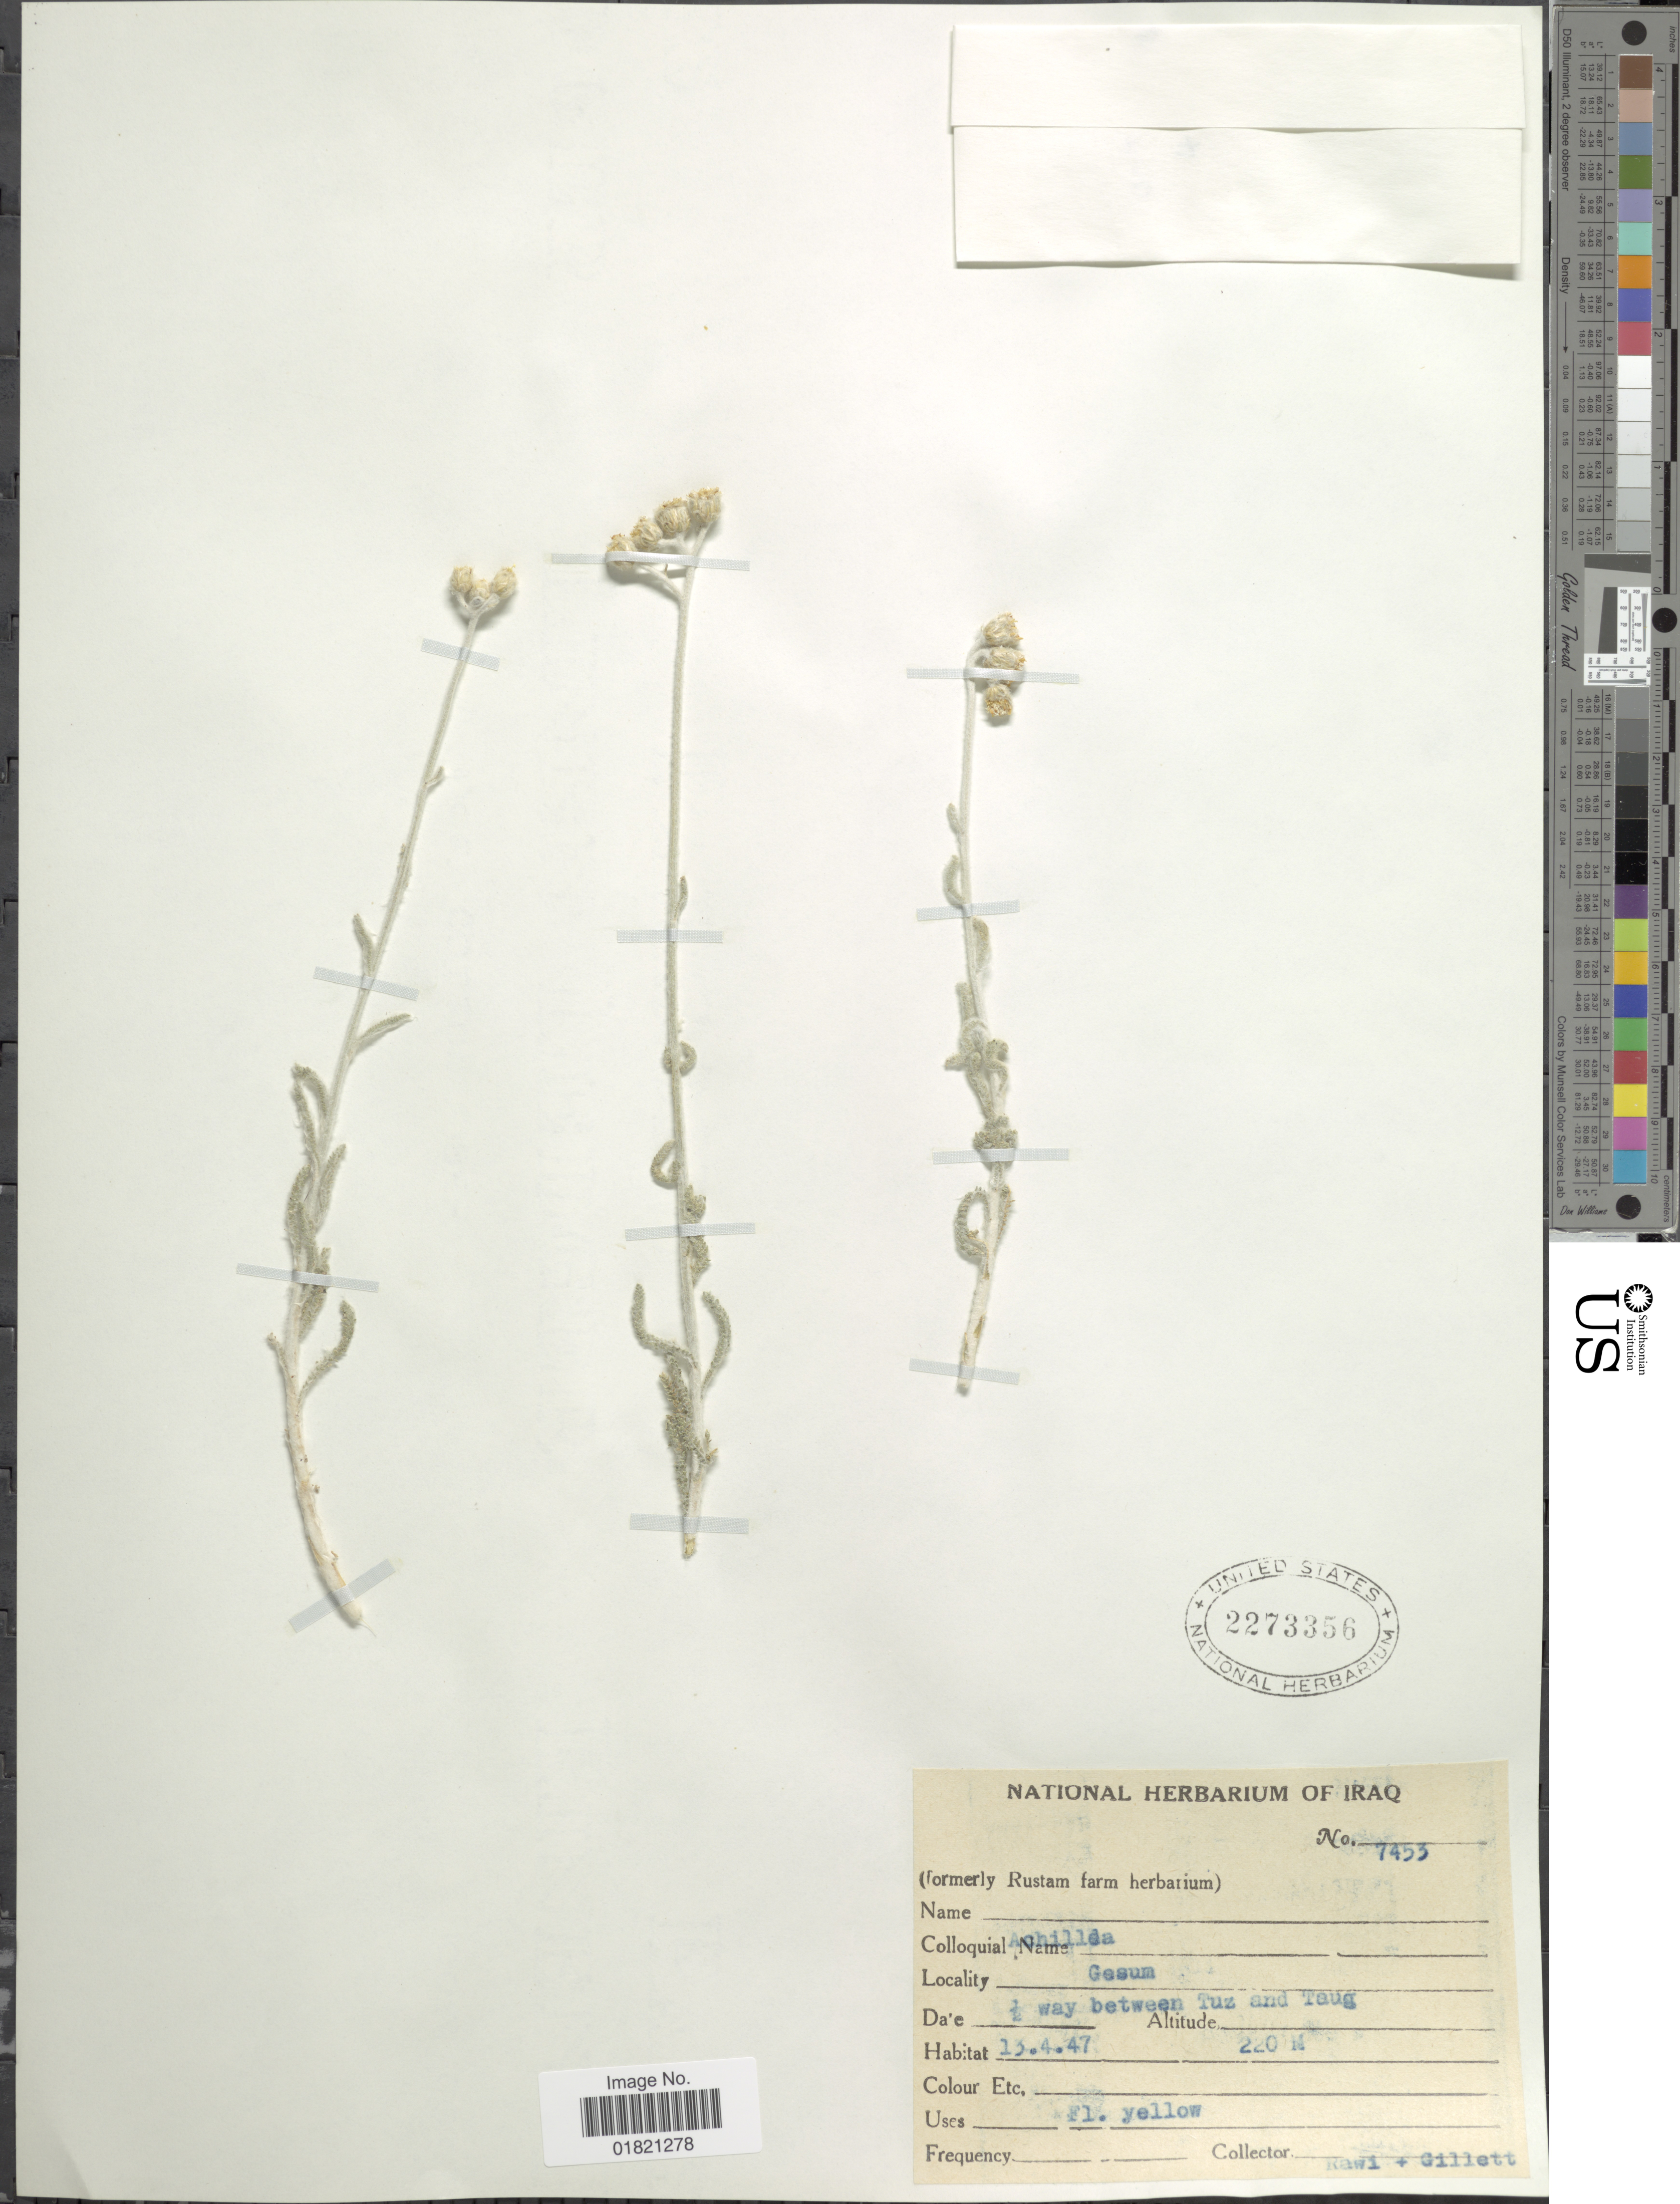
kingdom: Plantae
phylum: Tracheophyta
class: Magnoliopsida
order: Asterales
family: Asteraceae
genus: Achillea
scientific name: Achillea sp.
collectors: -. Rawi & Gillett, --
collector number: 7453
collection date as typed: Transcribed d/m/y: 13/4/47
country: Iraq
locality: ½ way between Tuz and Taug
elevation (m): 220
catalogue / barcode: US 2273356